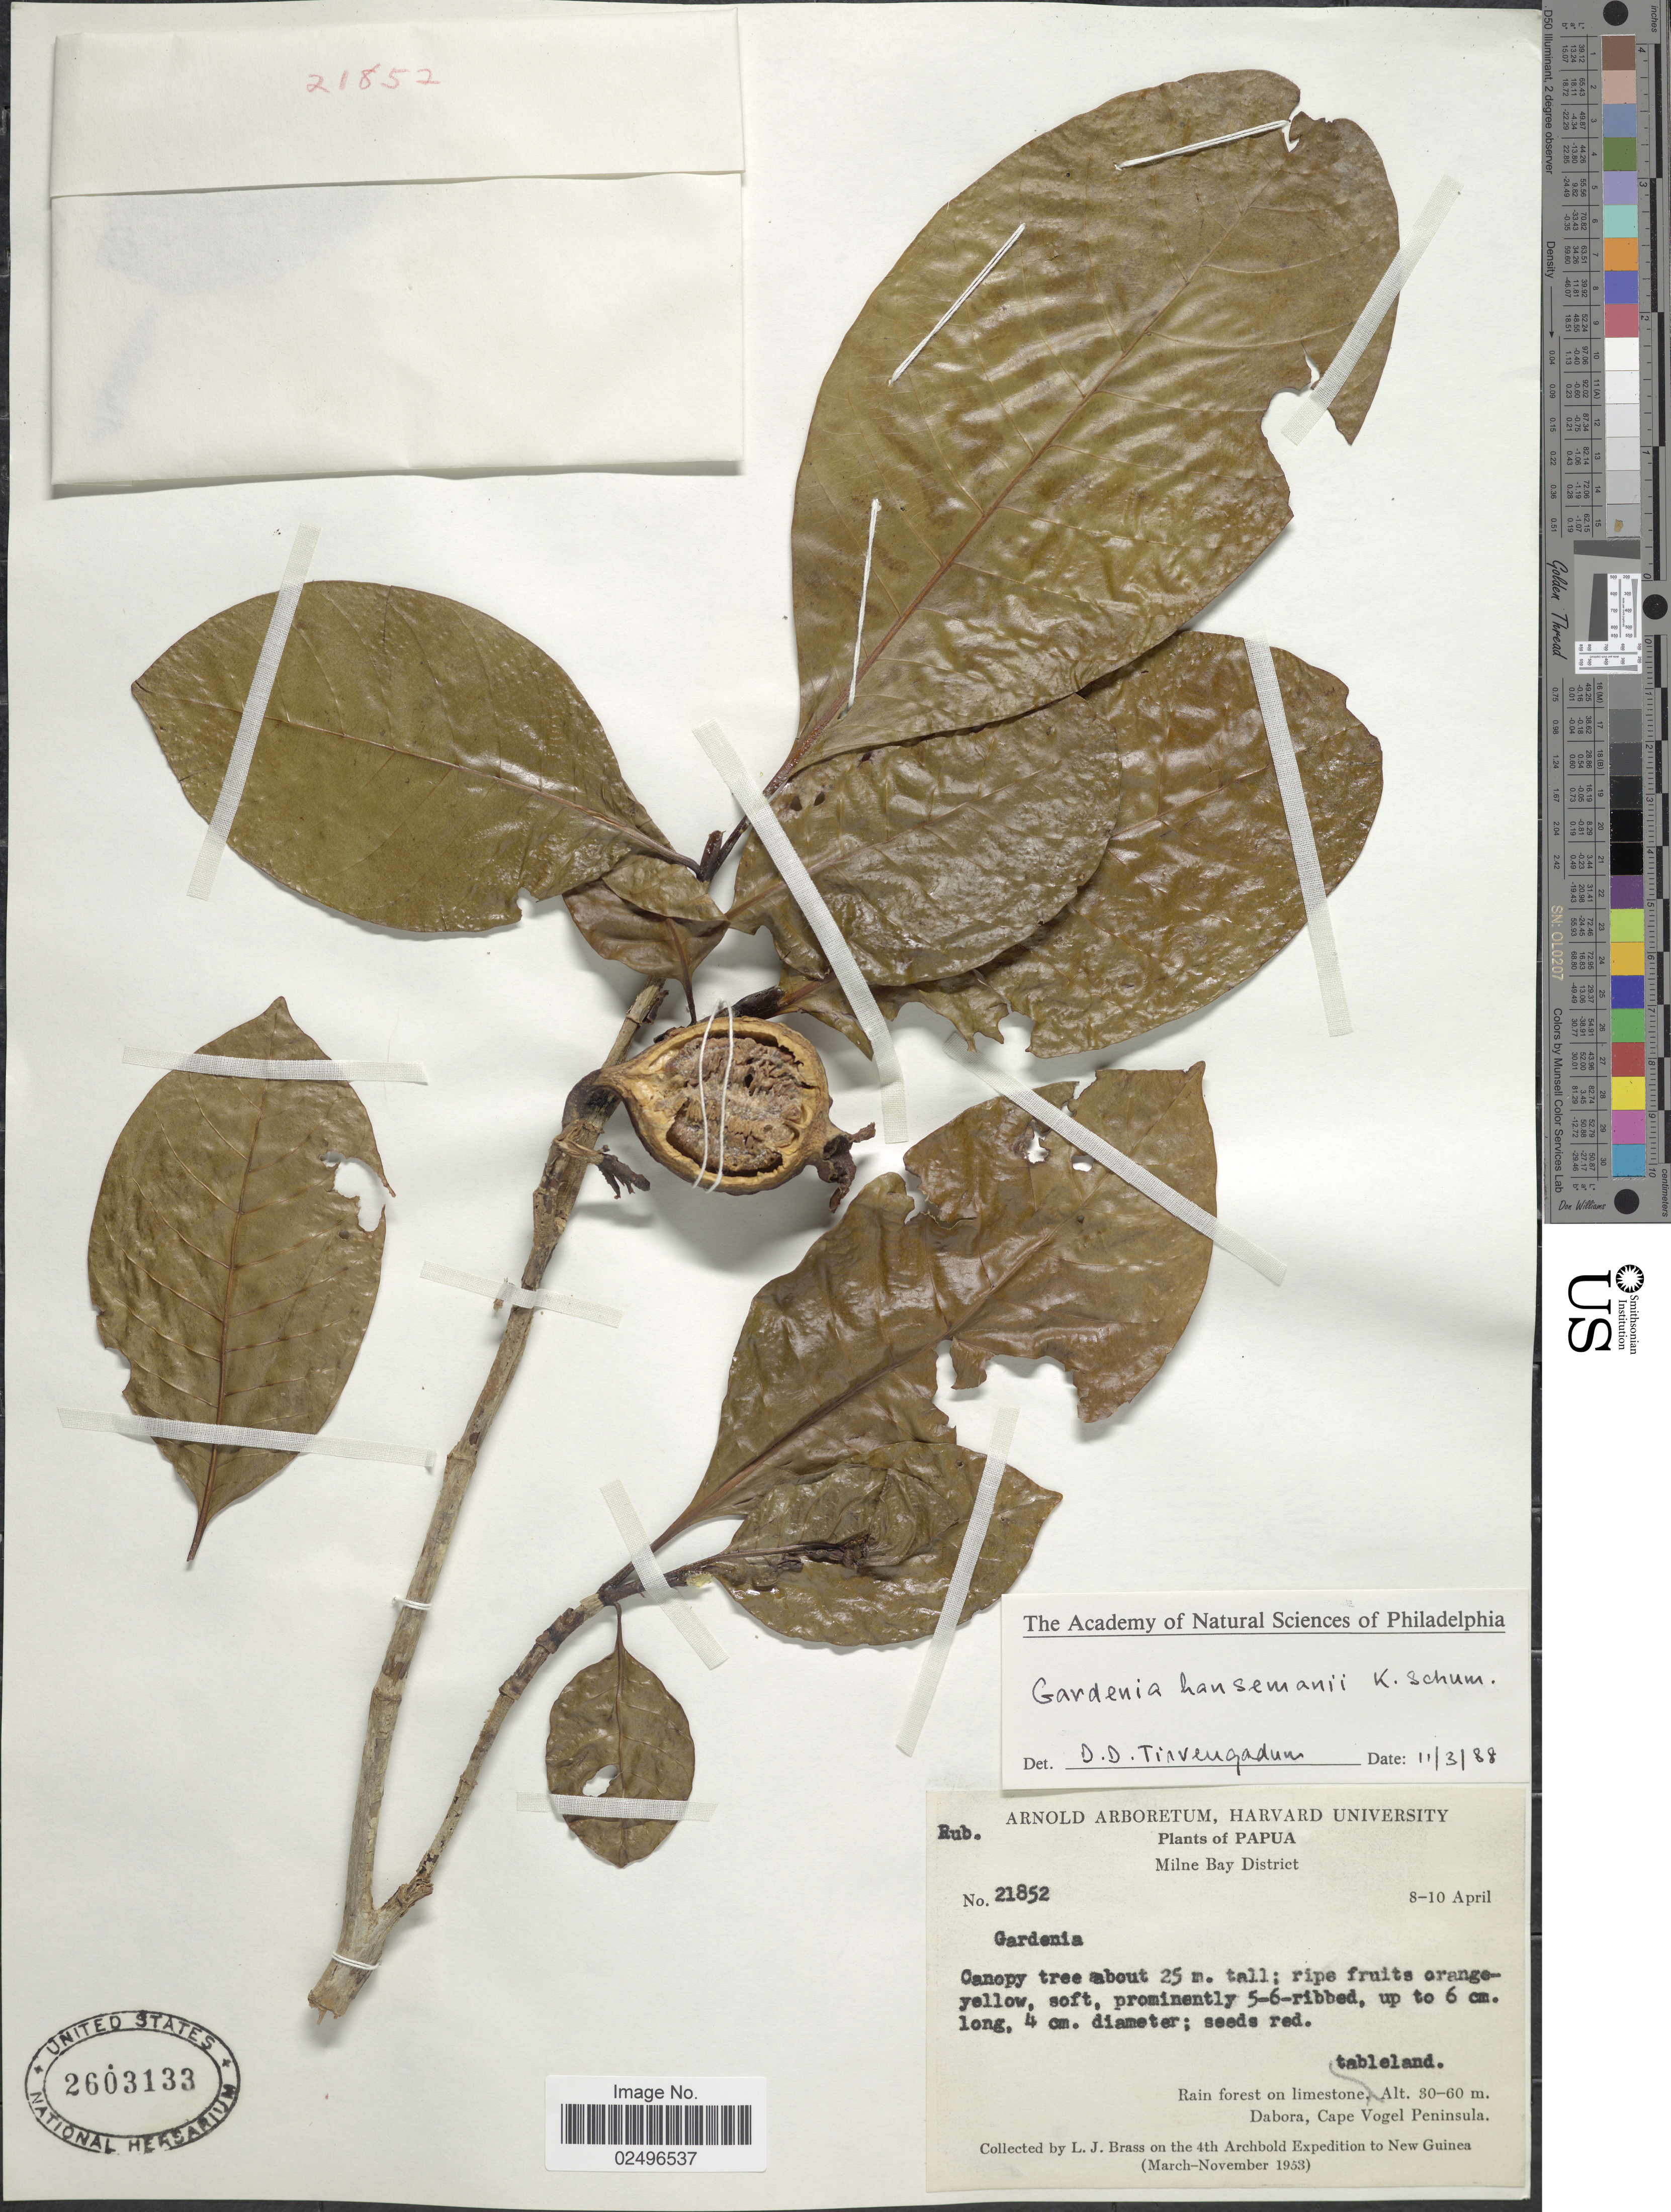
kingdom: Plantae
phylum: Tracheophyta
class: Magnoliopsida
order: Gentianales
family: Rubiaceae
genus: Gardenia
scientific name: Gardenia hauseman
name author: K. Schum.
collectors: L. J. Brass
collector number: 21852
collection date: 1953-04-08/1953-04-10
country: Papua New Guinea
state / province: Milne Bay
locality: Papua, Milne Bay District, Rain forest on limestone, Tableland, Daboram Cape Vogel Peninsula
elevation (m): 30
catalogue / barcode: US 2603133